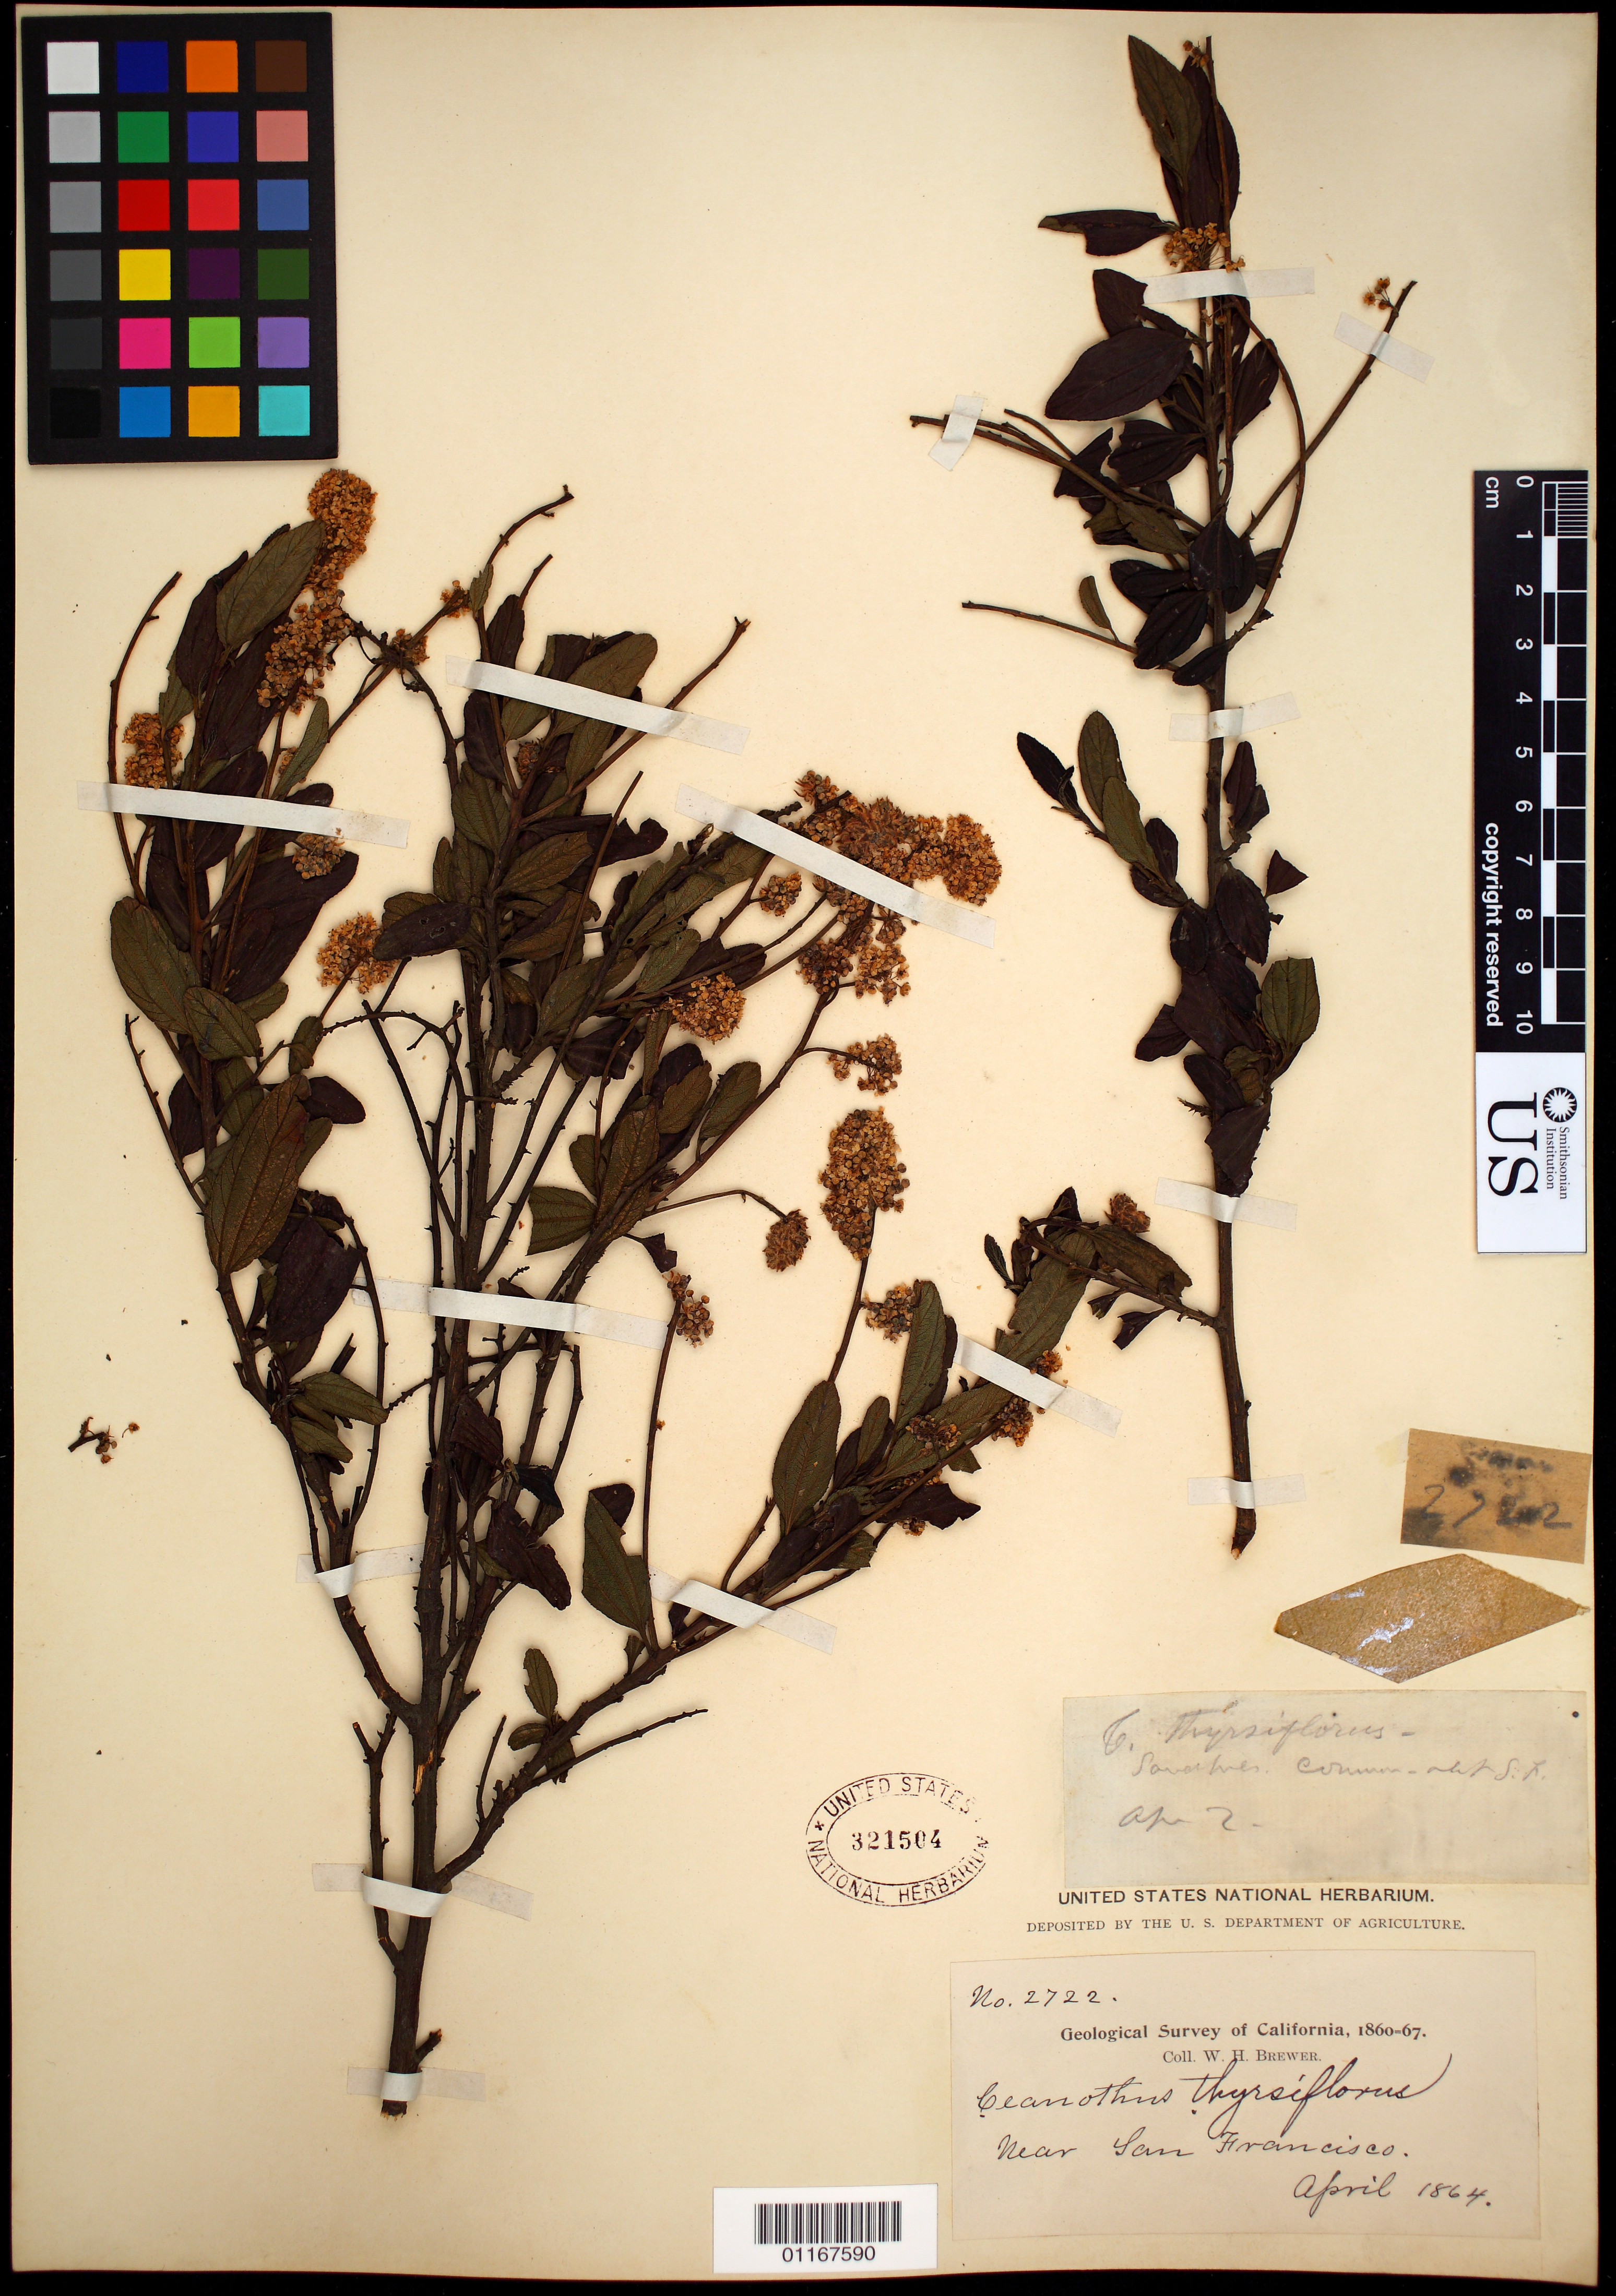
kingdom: Plantae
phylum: Tracheophyta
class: Magnoliopsida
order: Rosales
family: Rhamnaceae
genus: Ceanothus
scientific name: Ceanothus thyrsiflorus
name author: Eschsch.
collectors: W. H. Brewer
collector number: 2722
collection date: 1864-04-02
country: United States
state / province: California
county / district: San Francisco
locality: Near San Francisco.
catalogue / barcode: US 321504